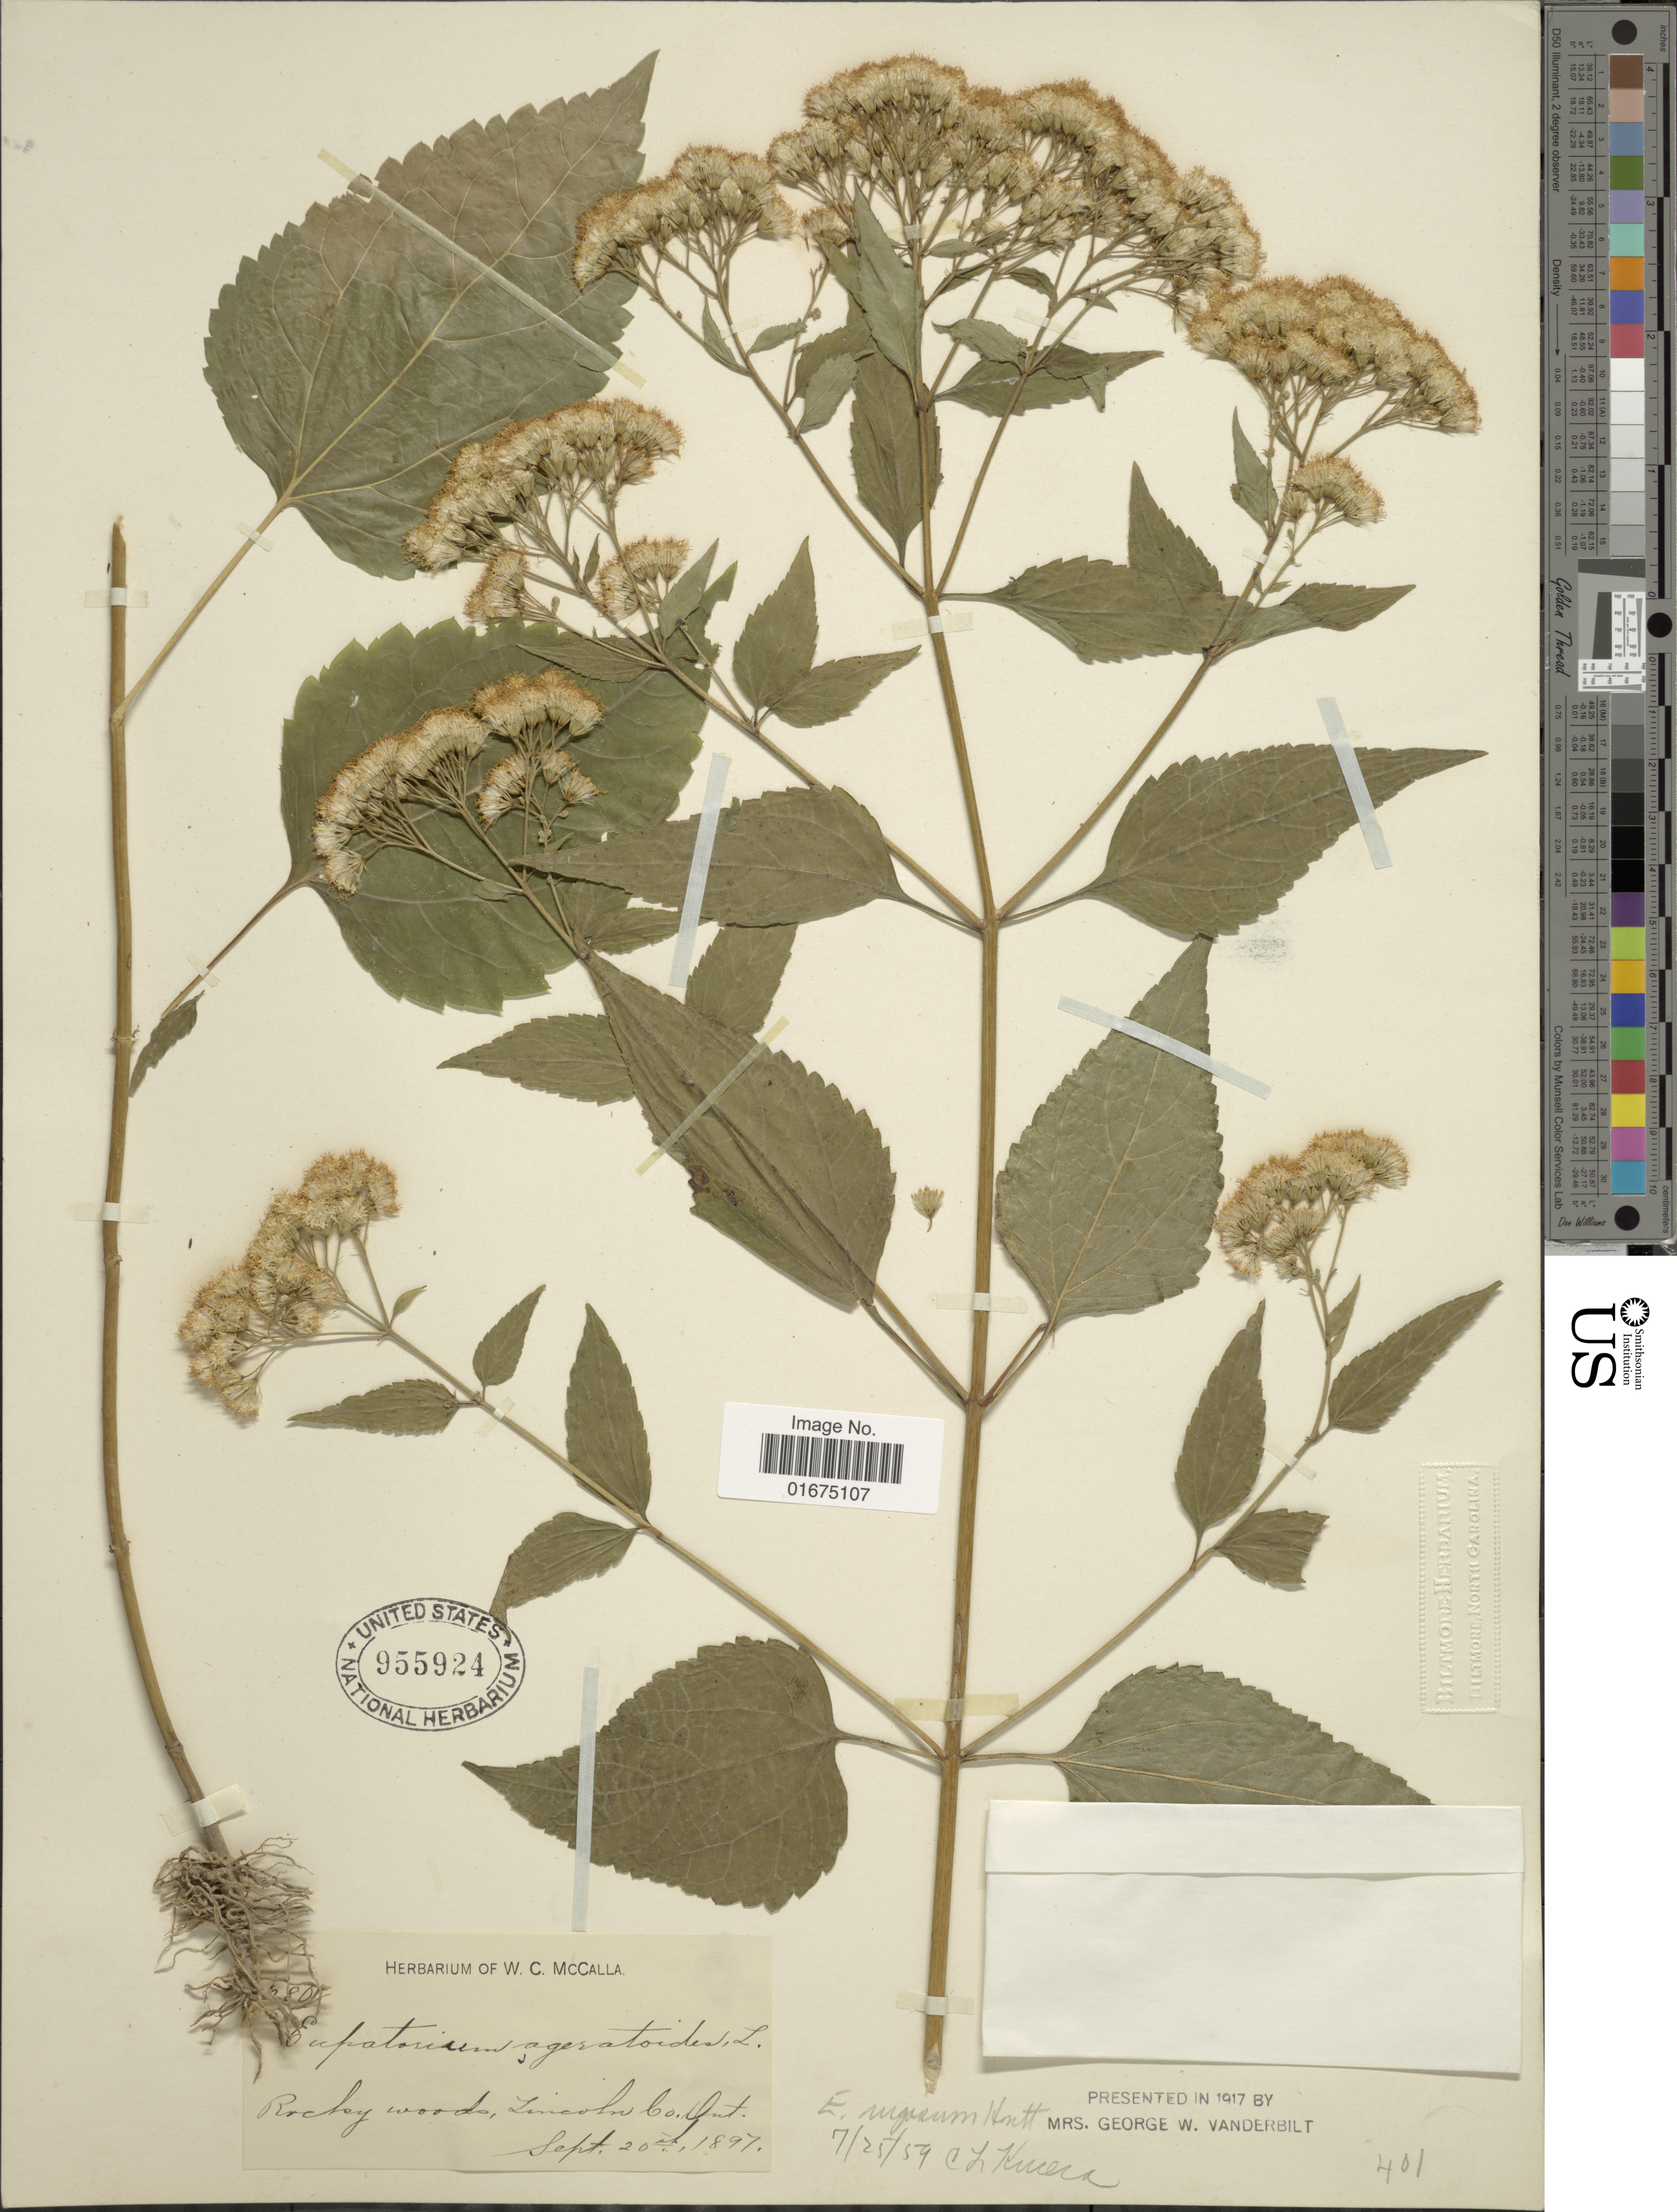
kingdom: Plantae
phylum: Tracheophyta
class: Magnoliopsida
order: Asterales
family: Asteraceae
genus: Ageratina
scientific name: Ageratina altissima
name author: (L.) R.M. King & H. Rob.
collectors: ex herb. W. C. McCalla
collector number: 80*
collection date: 1897-09-20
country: Canada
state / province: Ontario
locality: Rocky woods, Lincoln Co.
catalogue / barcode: US 955924